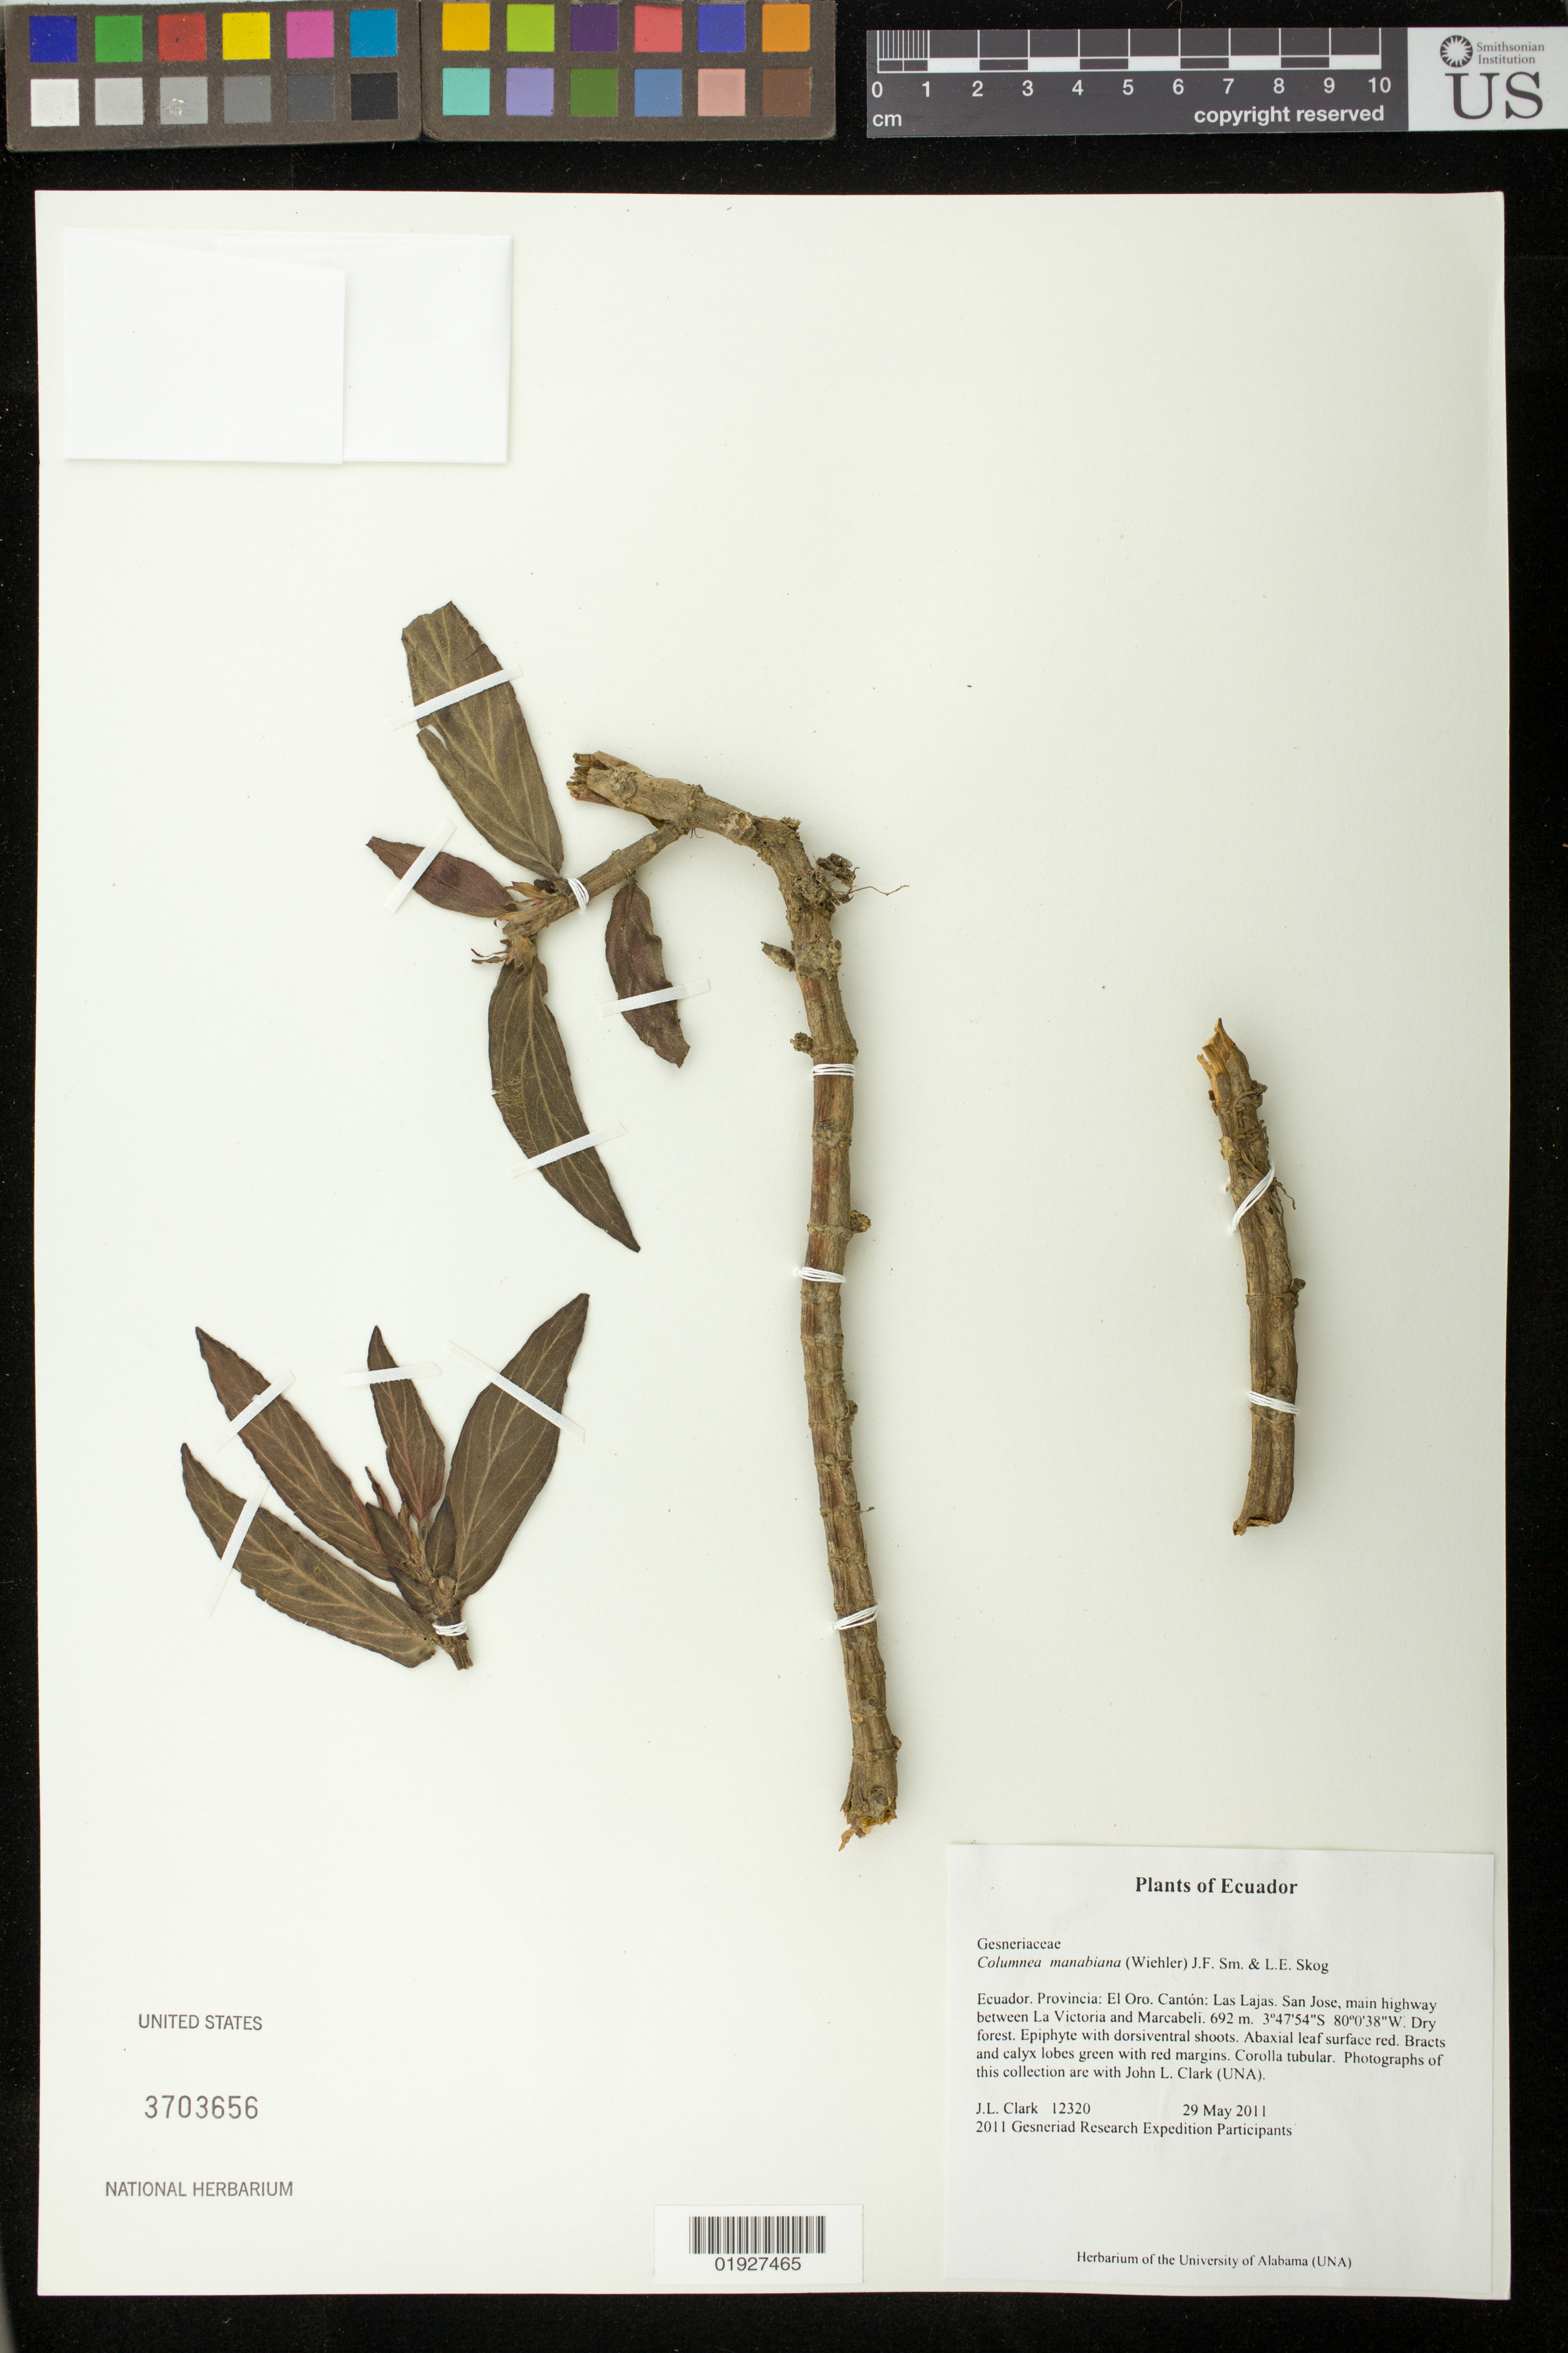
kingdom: Plantae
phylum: Tracheophyta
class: Magnoliopsida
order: Lamiales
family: Gesneriaceae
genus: Columnea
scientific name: Columnea manabiana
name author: (Wiehler) J.F. Sm. & L.E. Skog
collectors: J. L. Clark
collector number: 12320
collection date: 2011-05-29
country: Ecuador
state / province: El Oro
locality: Las Lajas. San Jose, main highway between La Victoria and Marcabeli.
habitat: Dry forest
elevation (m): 692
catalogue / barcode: US 3703656